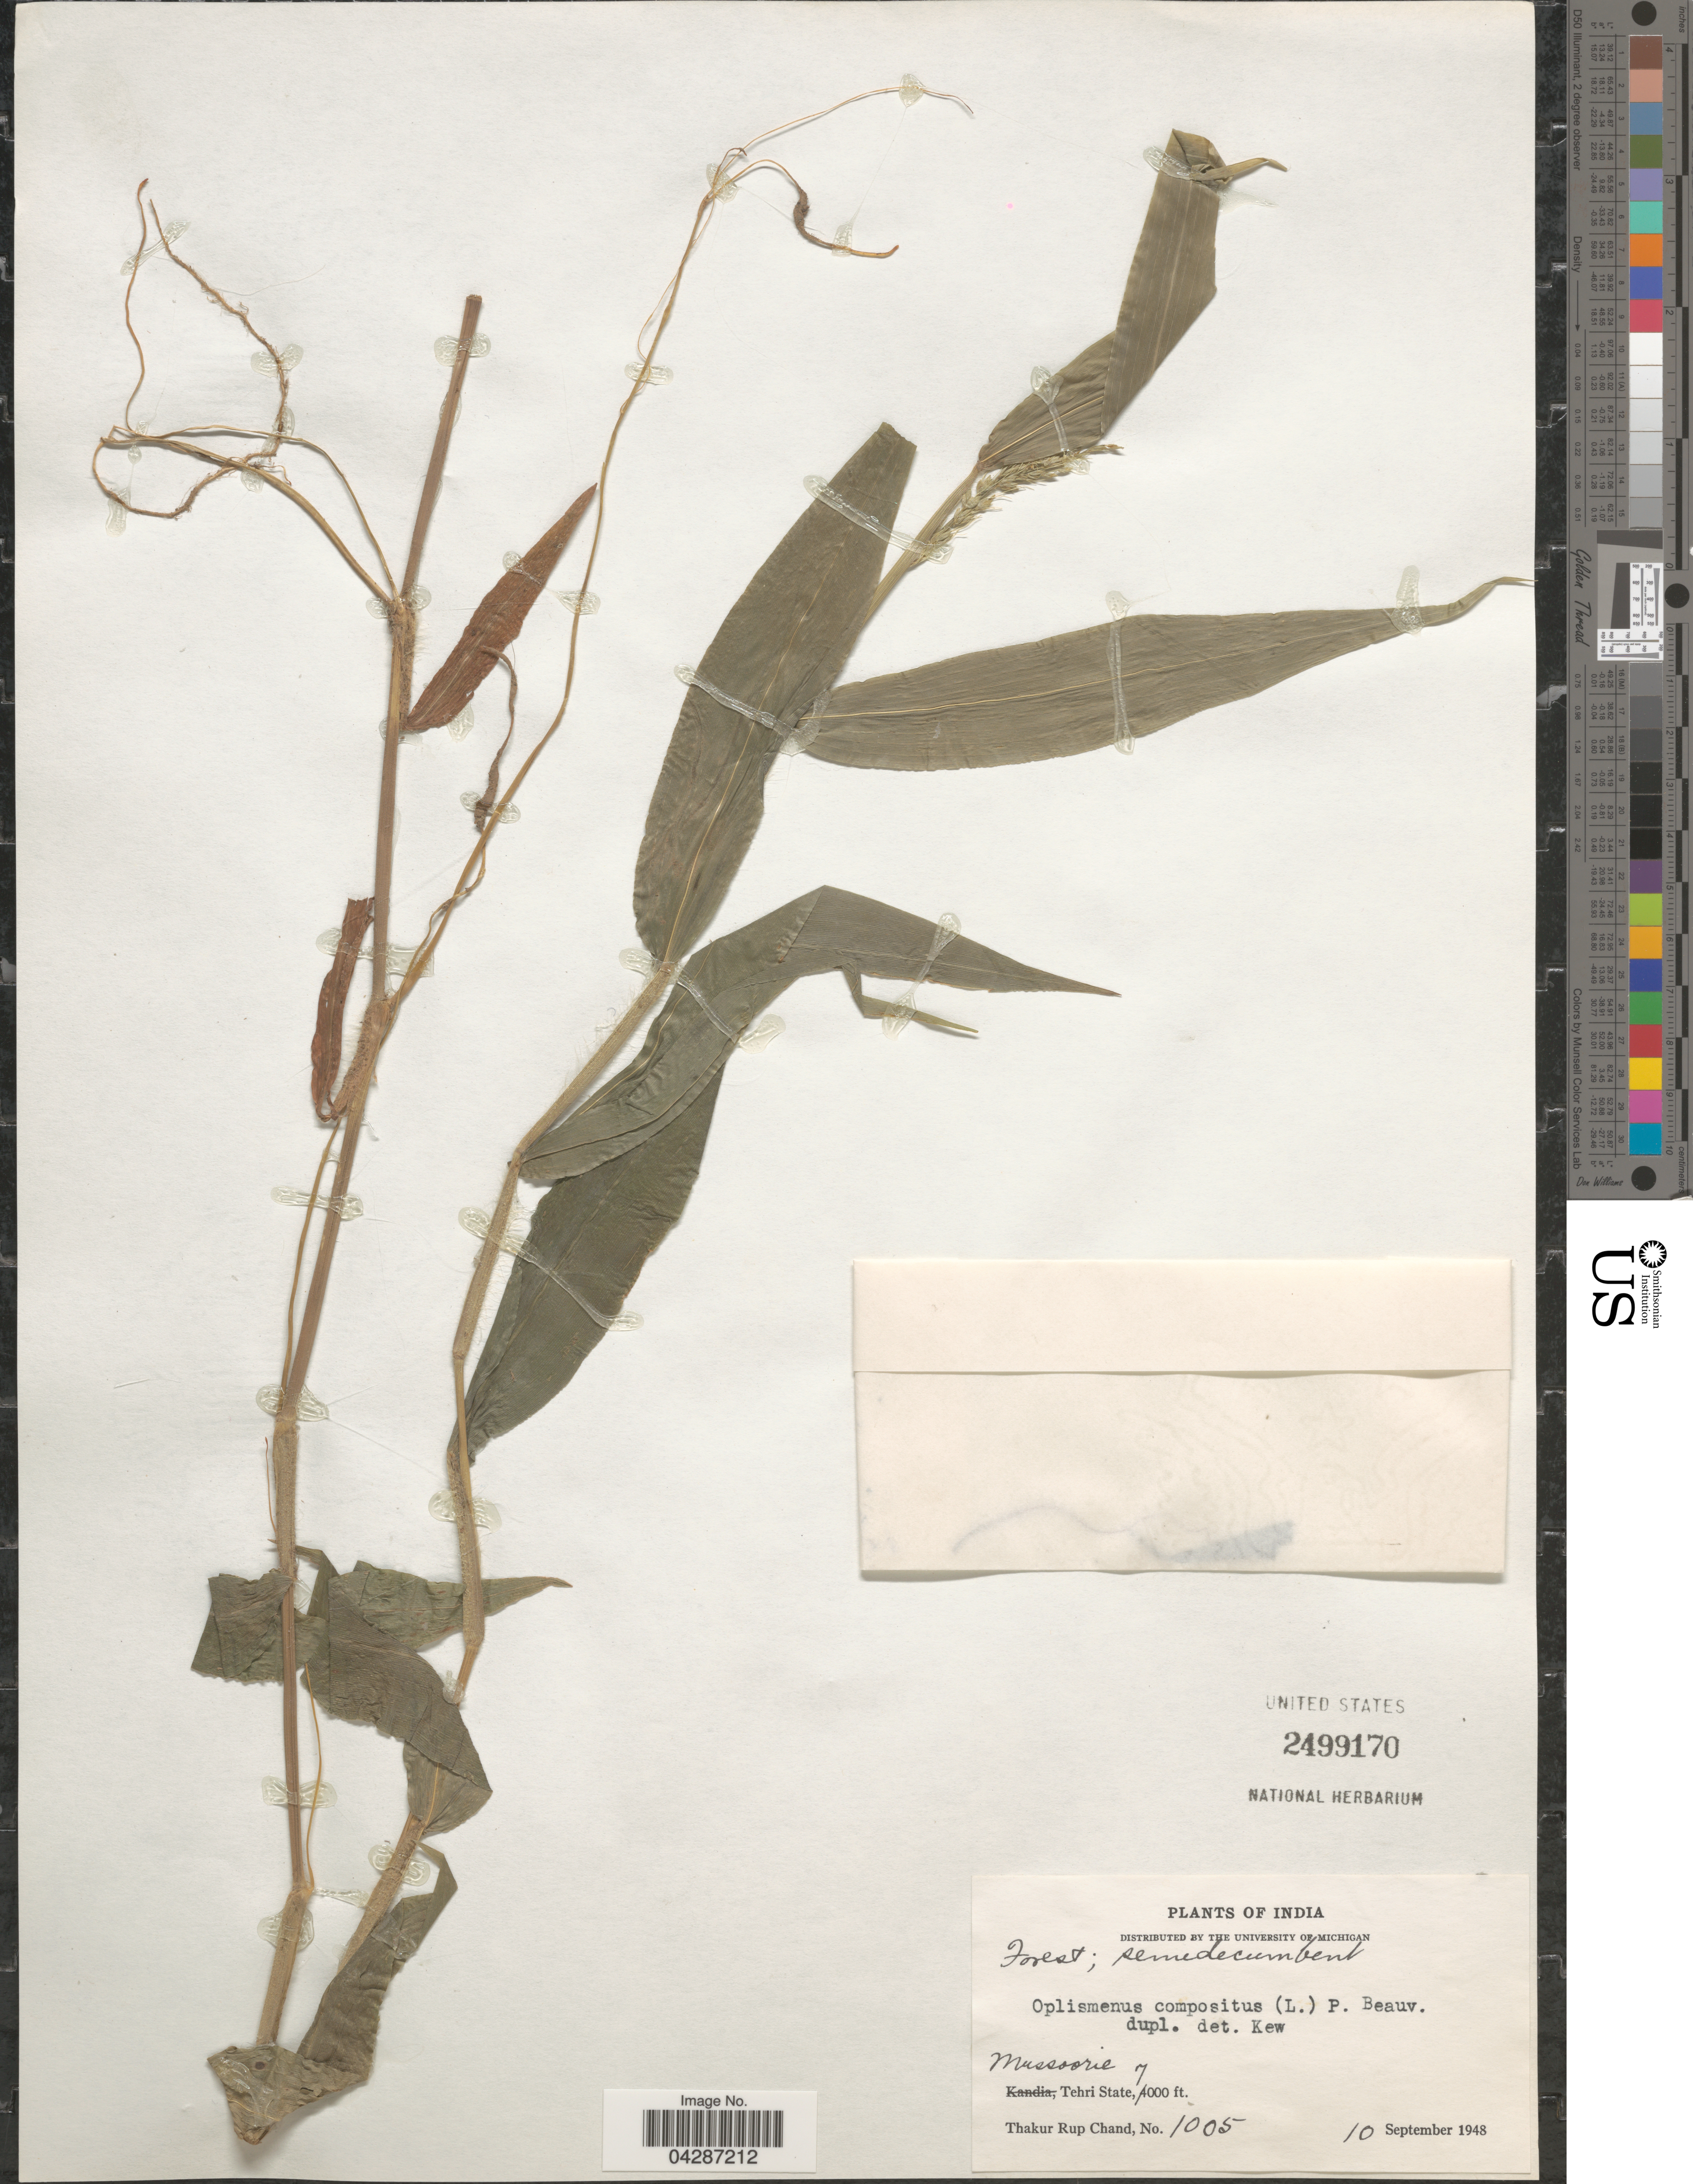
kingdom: Plantae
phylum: Tracheophyta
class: Liliopsida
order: Poales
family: Poaceae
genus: Oplismenus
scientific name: Oplismenus compositus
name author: (L.) P. Beauv.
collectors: T. R. Chand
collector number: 1005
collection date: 1948-09-10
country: India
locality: Mussoorie. Tehri State.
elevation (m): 2134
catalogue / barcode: US 2499170